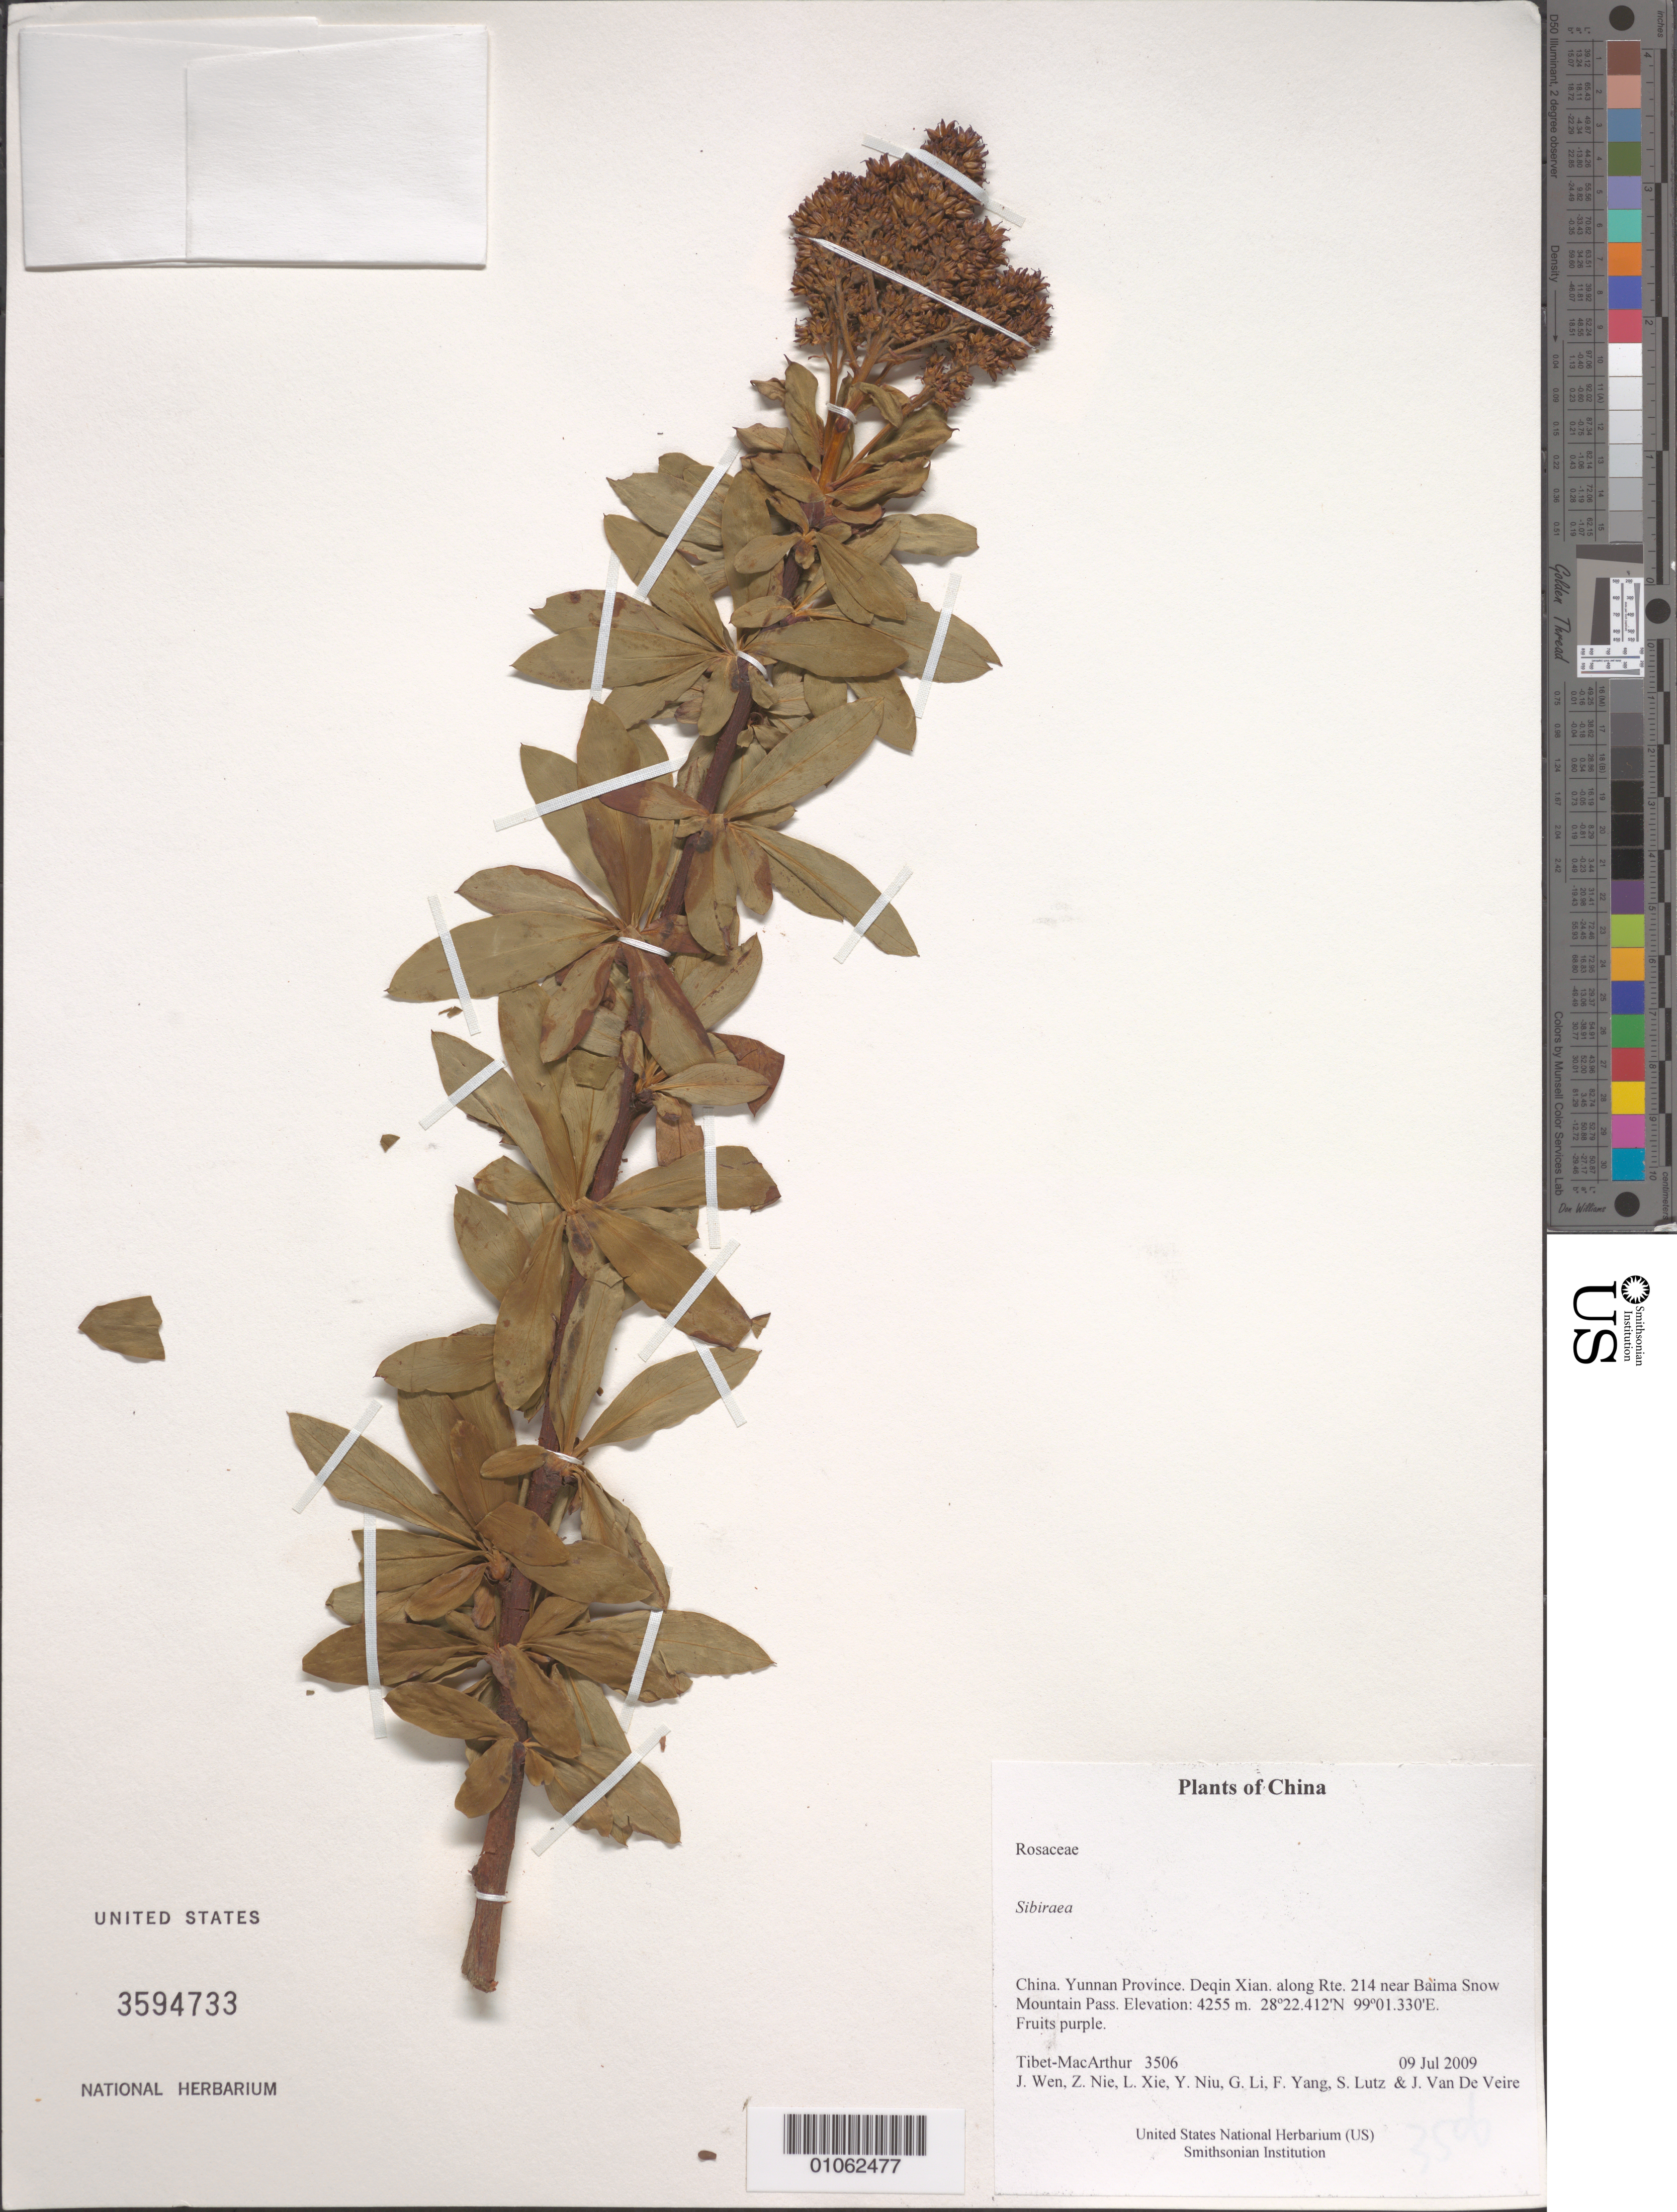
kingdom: Plantae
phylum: Tracheophyta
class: Magnoliopsida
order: Rosales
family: Rosaceae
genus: Sibiraea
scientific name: Sibiraea sp.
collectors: Tibet-MacArthur, J. Wen, Z. Nie, L. Xie, Y. Niu, G. Li, F. Yang, S. Lutz & J. Van De Veire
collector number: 3506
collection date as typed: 09 Jul 2009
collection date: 2009-07-09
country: China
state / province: Yunnan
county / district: Deqin Xian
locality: Along Rte. 214 near Baima Snow Mountain Pass.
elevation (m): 4255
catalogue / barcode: US 3594733